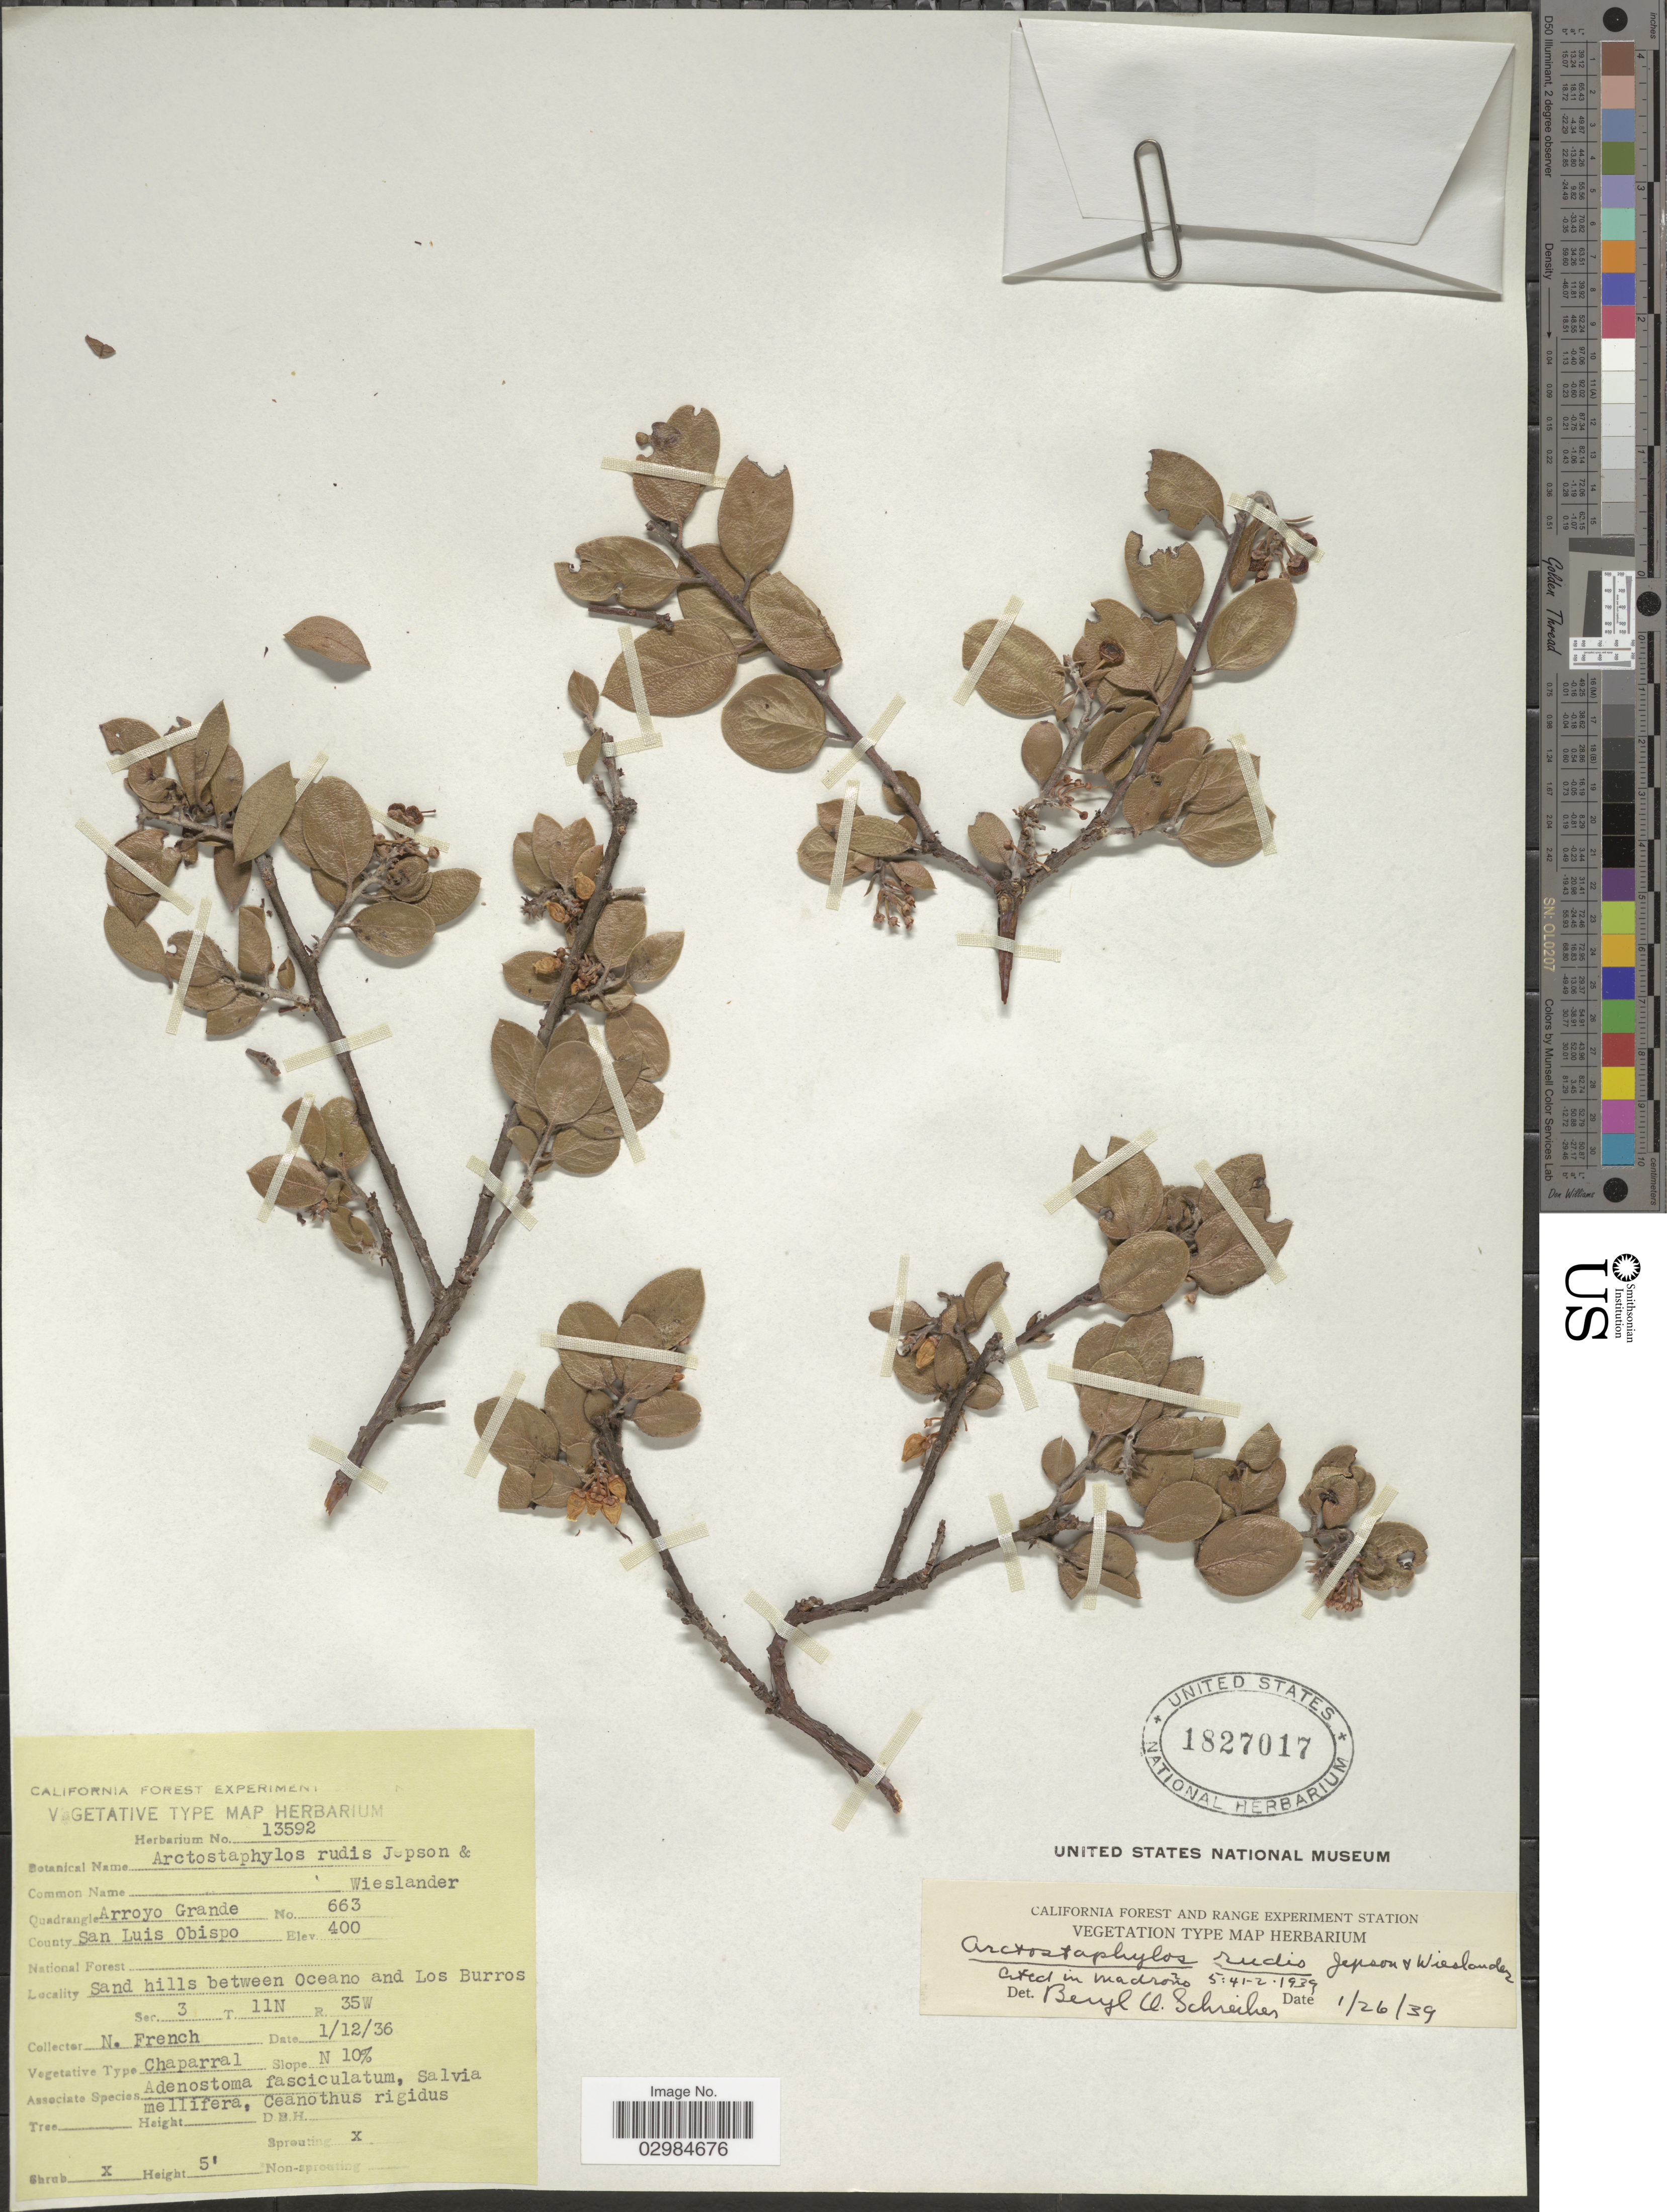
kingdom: Plantae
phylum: Tracheophyta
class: Magnoliopsida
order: Ericales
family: Ericaceae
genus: Arctostaphylos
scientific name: Arctostaphylos rudis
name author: Jeps. & Wiesl.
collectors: N. French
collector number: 663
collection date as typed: Transcribed d/m/y: 12/1/36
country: United States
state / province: California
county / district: San Luis Obispo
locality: Arroyo Grande. County San Luis Obispo. Sand hills between Oceano and Los Burros. Sec. 3 T11N R35W.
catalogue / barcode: US 1827017